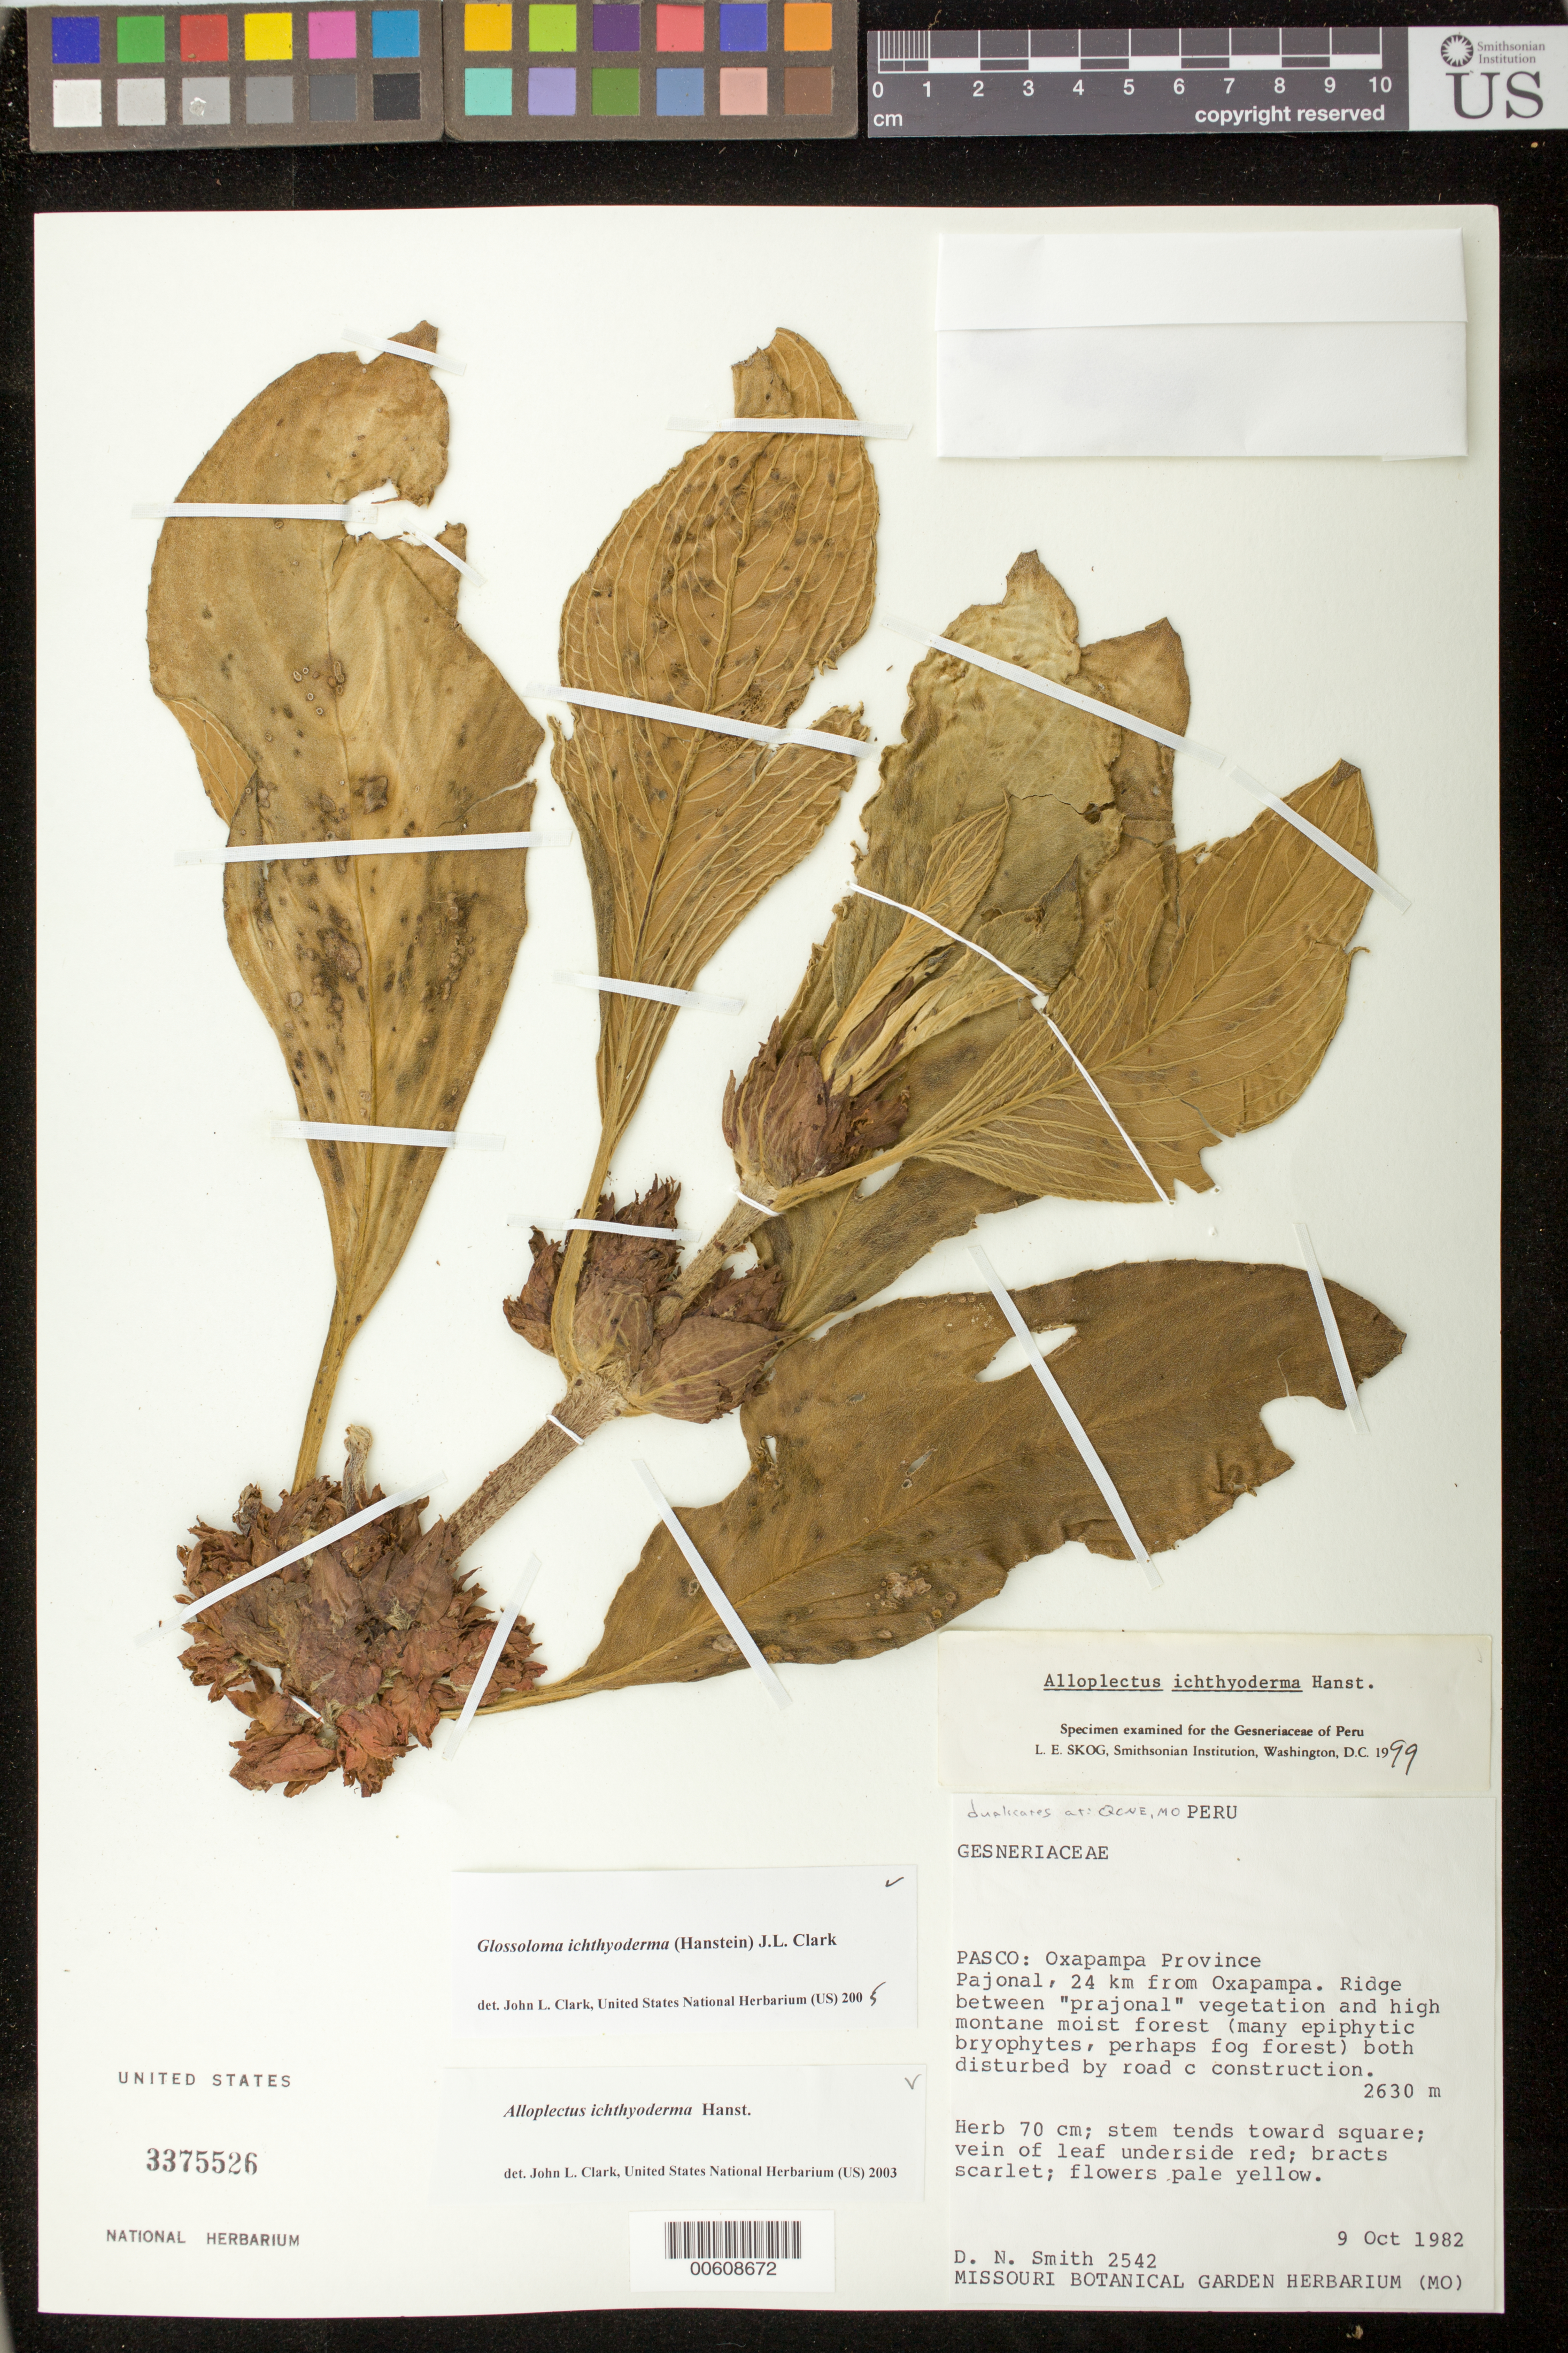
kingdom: Plantae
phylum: Tracheophyta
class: Magnoliopsida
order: Lamiales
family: Gesneriaceae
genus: Glossoloma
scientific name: Glossoloma ichthyoderma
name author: (Hanst.) J.L. Clark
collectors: D. Smith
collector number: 2542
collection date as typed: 09 Oct 1982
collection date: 1982-10-09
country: Peru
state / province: Pasco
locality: Prov. Oxapampa; Pajonal, 24 km from Oxapampa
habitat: Ridge between "prajonal" vegetation and high montane moist forest (many epiphytic bryophytes, perhaps fog forest) both disturbed by road construction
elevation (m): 2630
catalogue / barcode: US 3375526